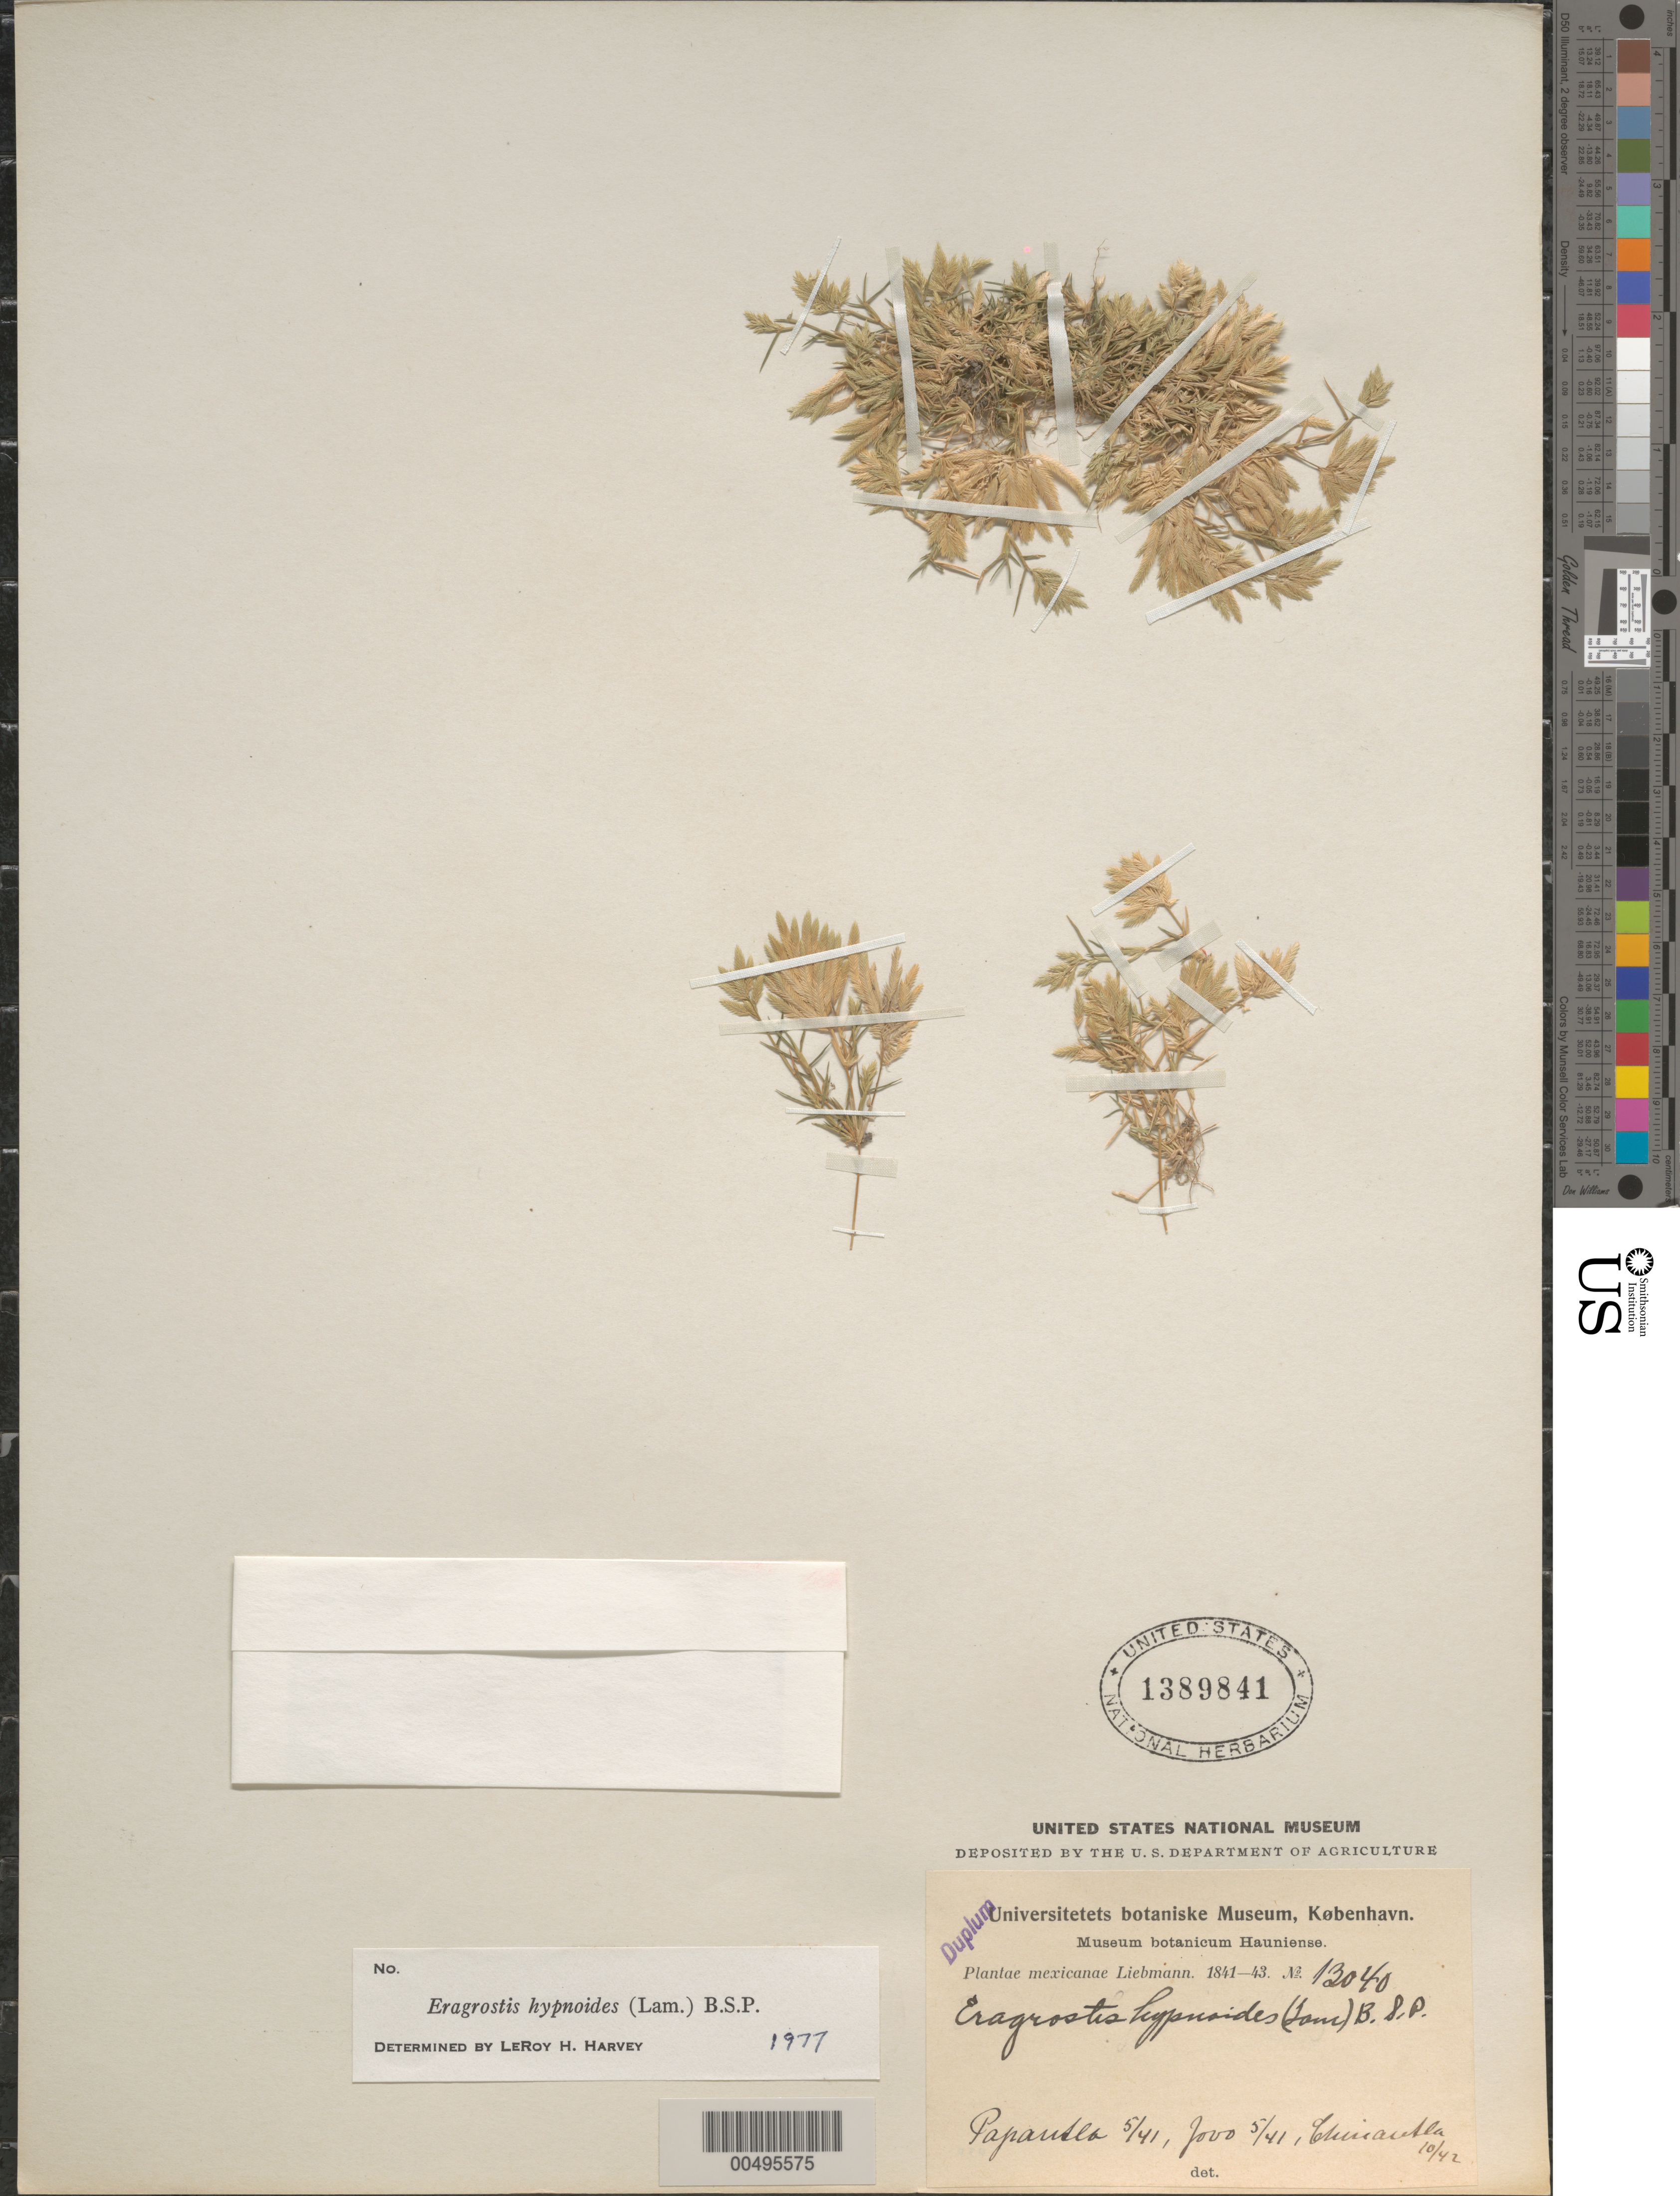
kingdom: Plantae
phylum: Tracheophyta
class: Liliopsida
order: Poales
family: Poaceae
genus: Eragrostis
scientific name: Eragrostis hypnoides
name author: (Lam.) Britton, Stearns & Poggenb.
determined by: Harvey, L. H.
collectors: F. M. Liebmann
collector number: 13040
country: Mexico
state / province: Jalisco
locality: San Ramon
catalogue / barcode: US 1389841